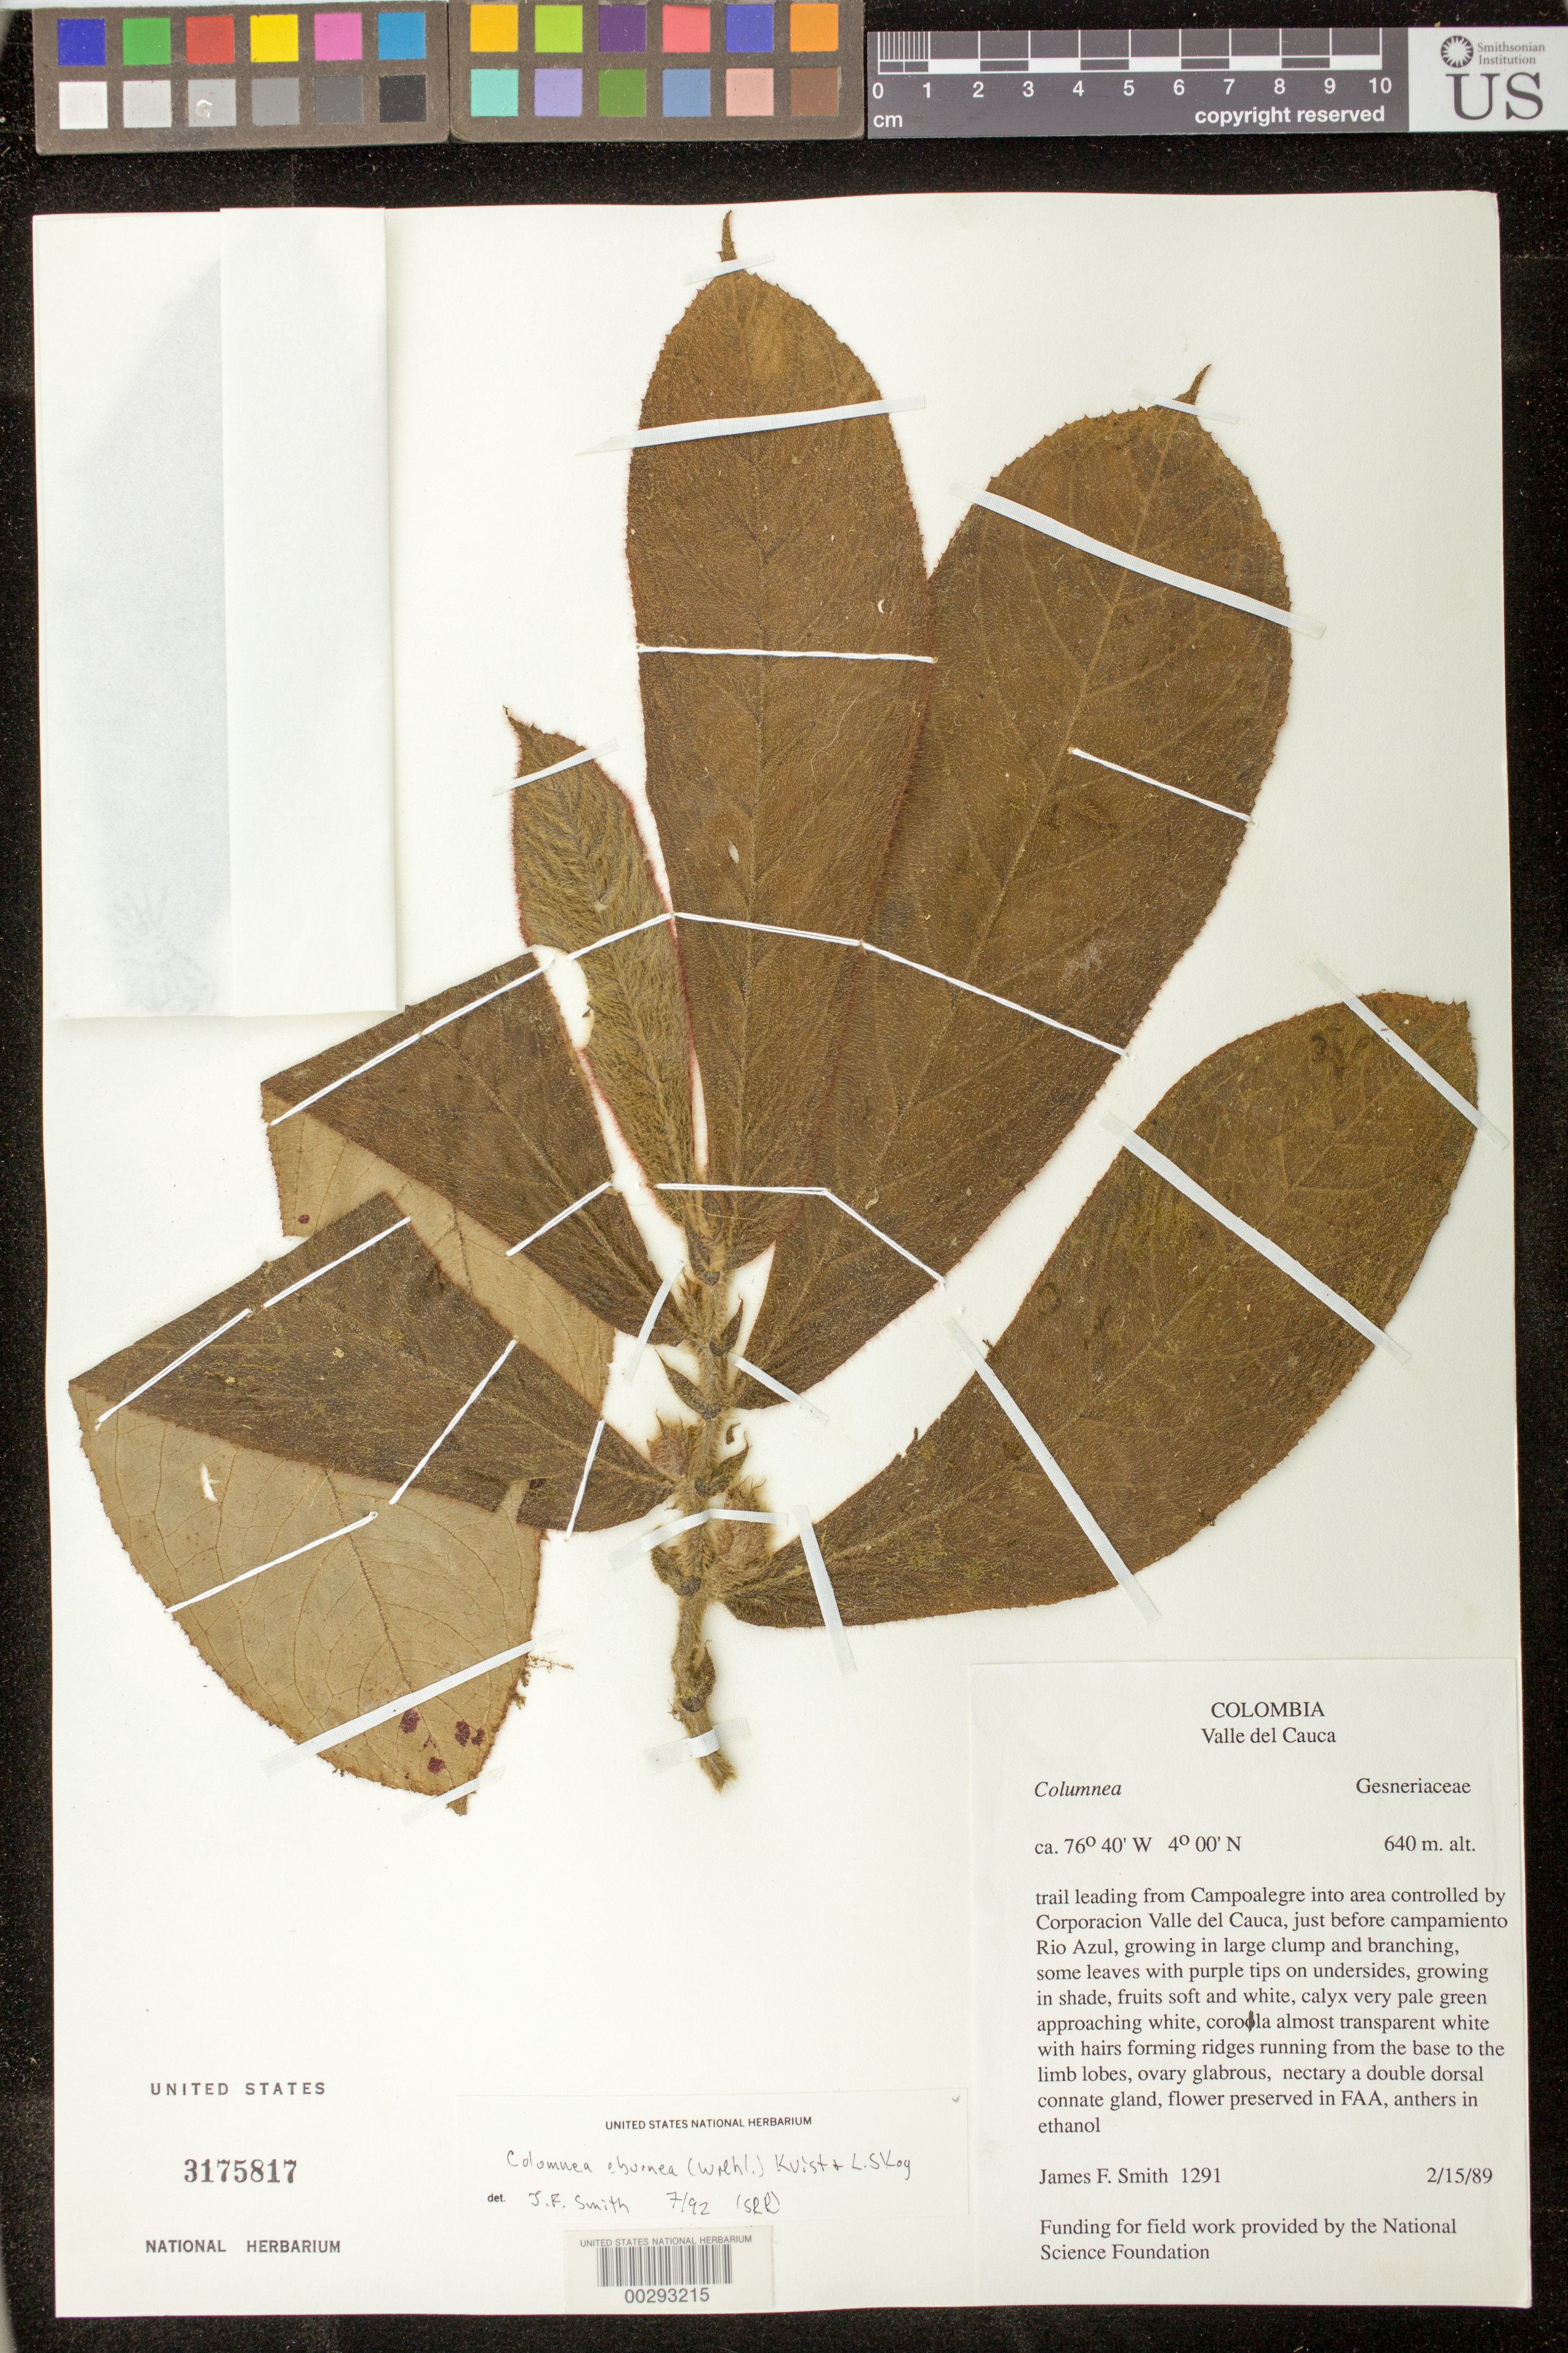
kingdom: Plantae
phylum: Tracheophyta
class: Magnoliopsida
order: Lamiales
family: Gesneriaceae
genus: Columnea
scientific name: Columnea eburnea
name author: (Wiehler) L.P. Kvist & L.E. Skog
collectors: J. Smith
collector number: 1291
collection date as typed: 15 Feb 1989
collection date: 1989-02-15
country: Colombia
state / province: Valle del Cauca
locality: From Campoalegre in area of Corporacion Valle del Cauca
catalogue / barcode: US 3175817